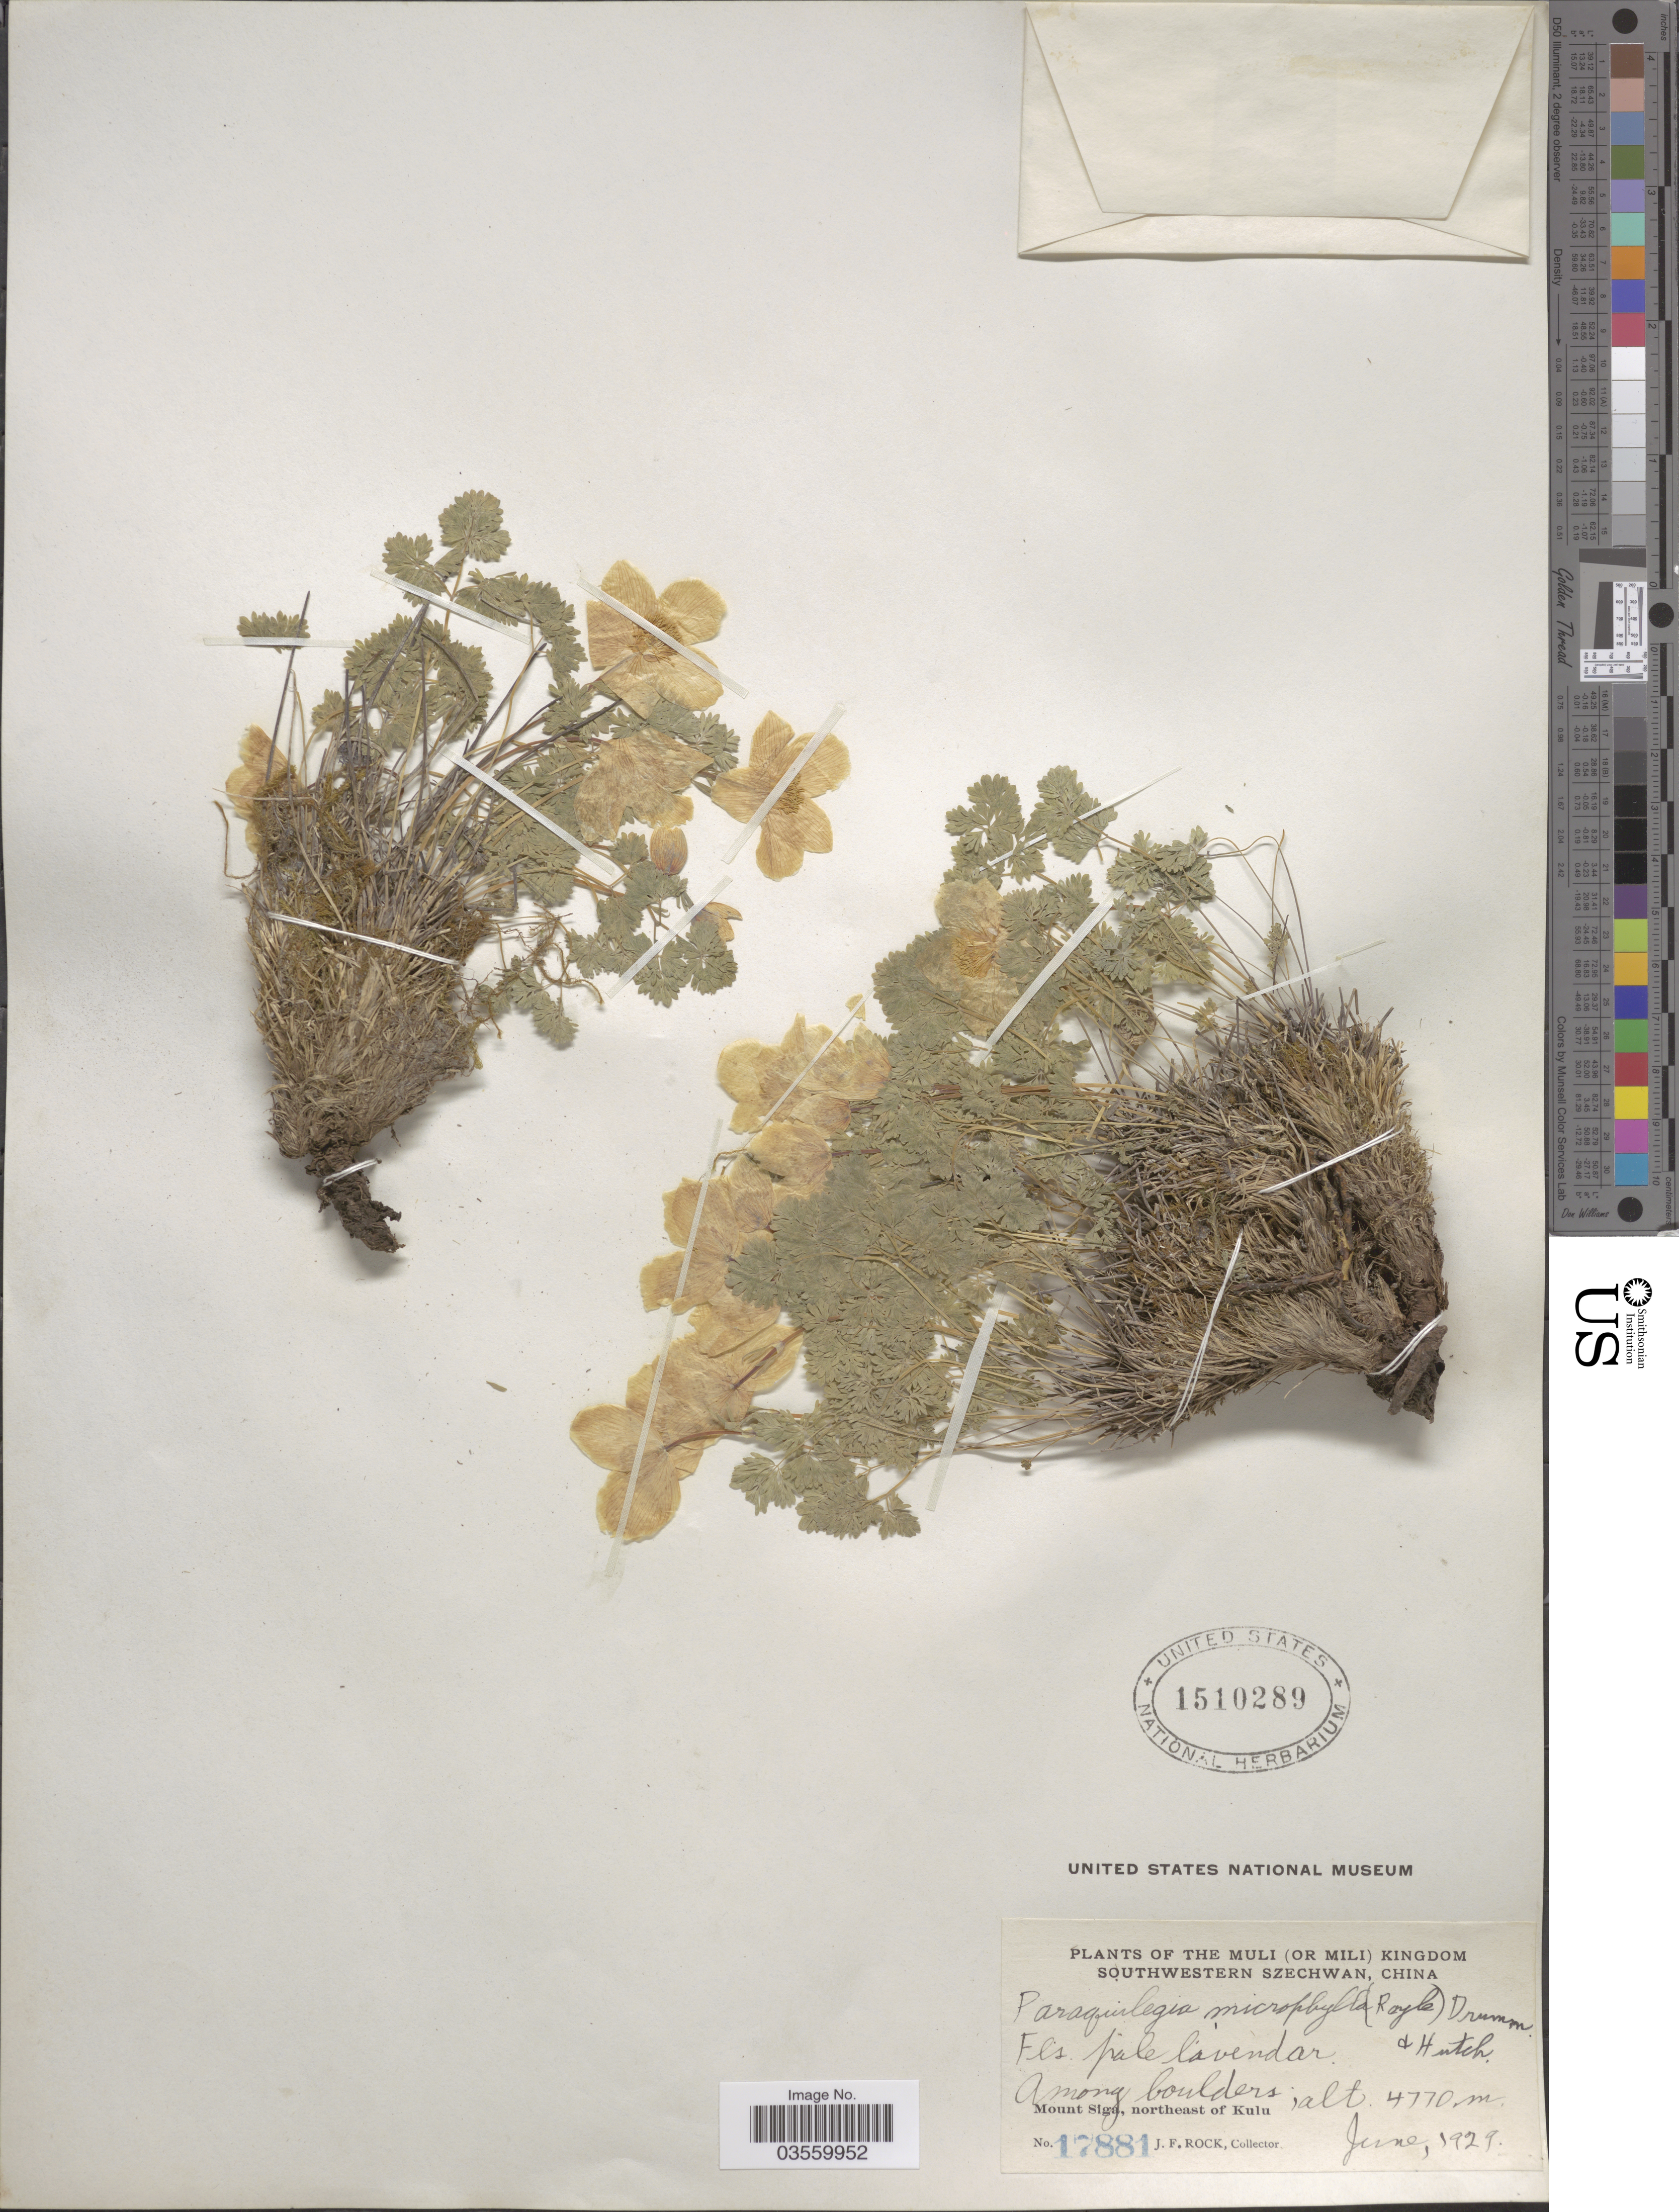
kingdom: Plantae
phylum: Tracheophyta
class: Magnoliopsida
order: Ranunculales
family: Ranunculaceae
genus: Paraquilegia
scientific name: Paraquilegia microphylla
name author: (Royle) J.R. Drumm. & Hutch.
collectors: J. Rock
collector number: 17881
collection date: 1929-06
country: China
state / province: Sichuan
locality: The Muli (or Mili) Kingdom, Southwestern Szechuan. Among boulders. Mount Siga, northeast of Kulu.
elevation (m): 4770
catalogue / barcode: US 1510289